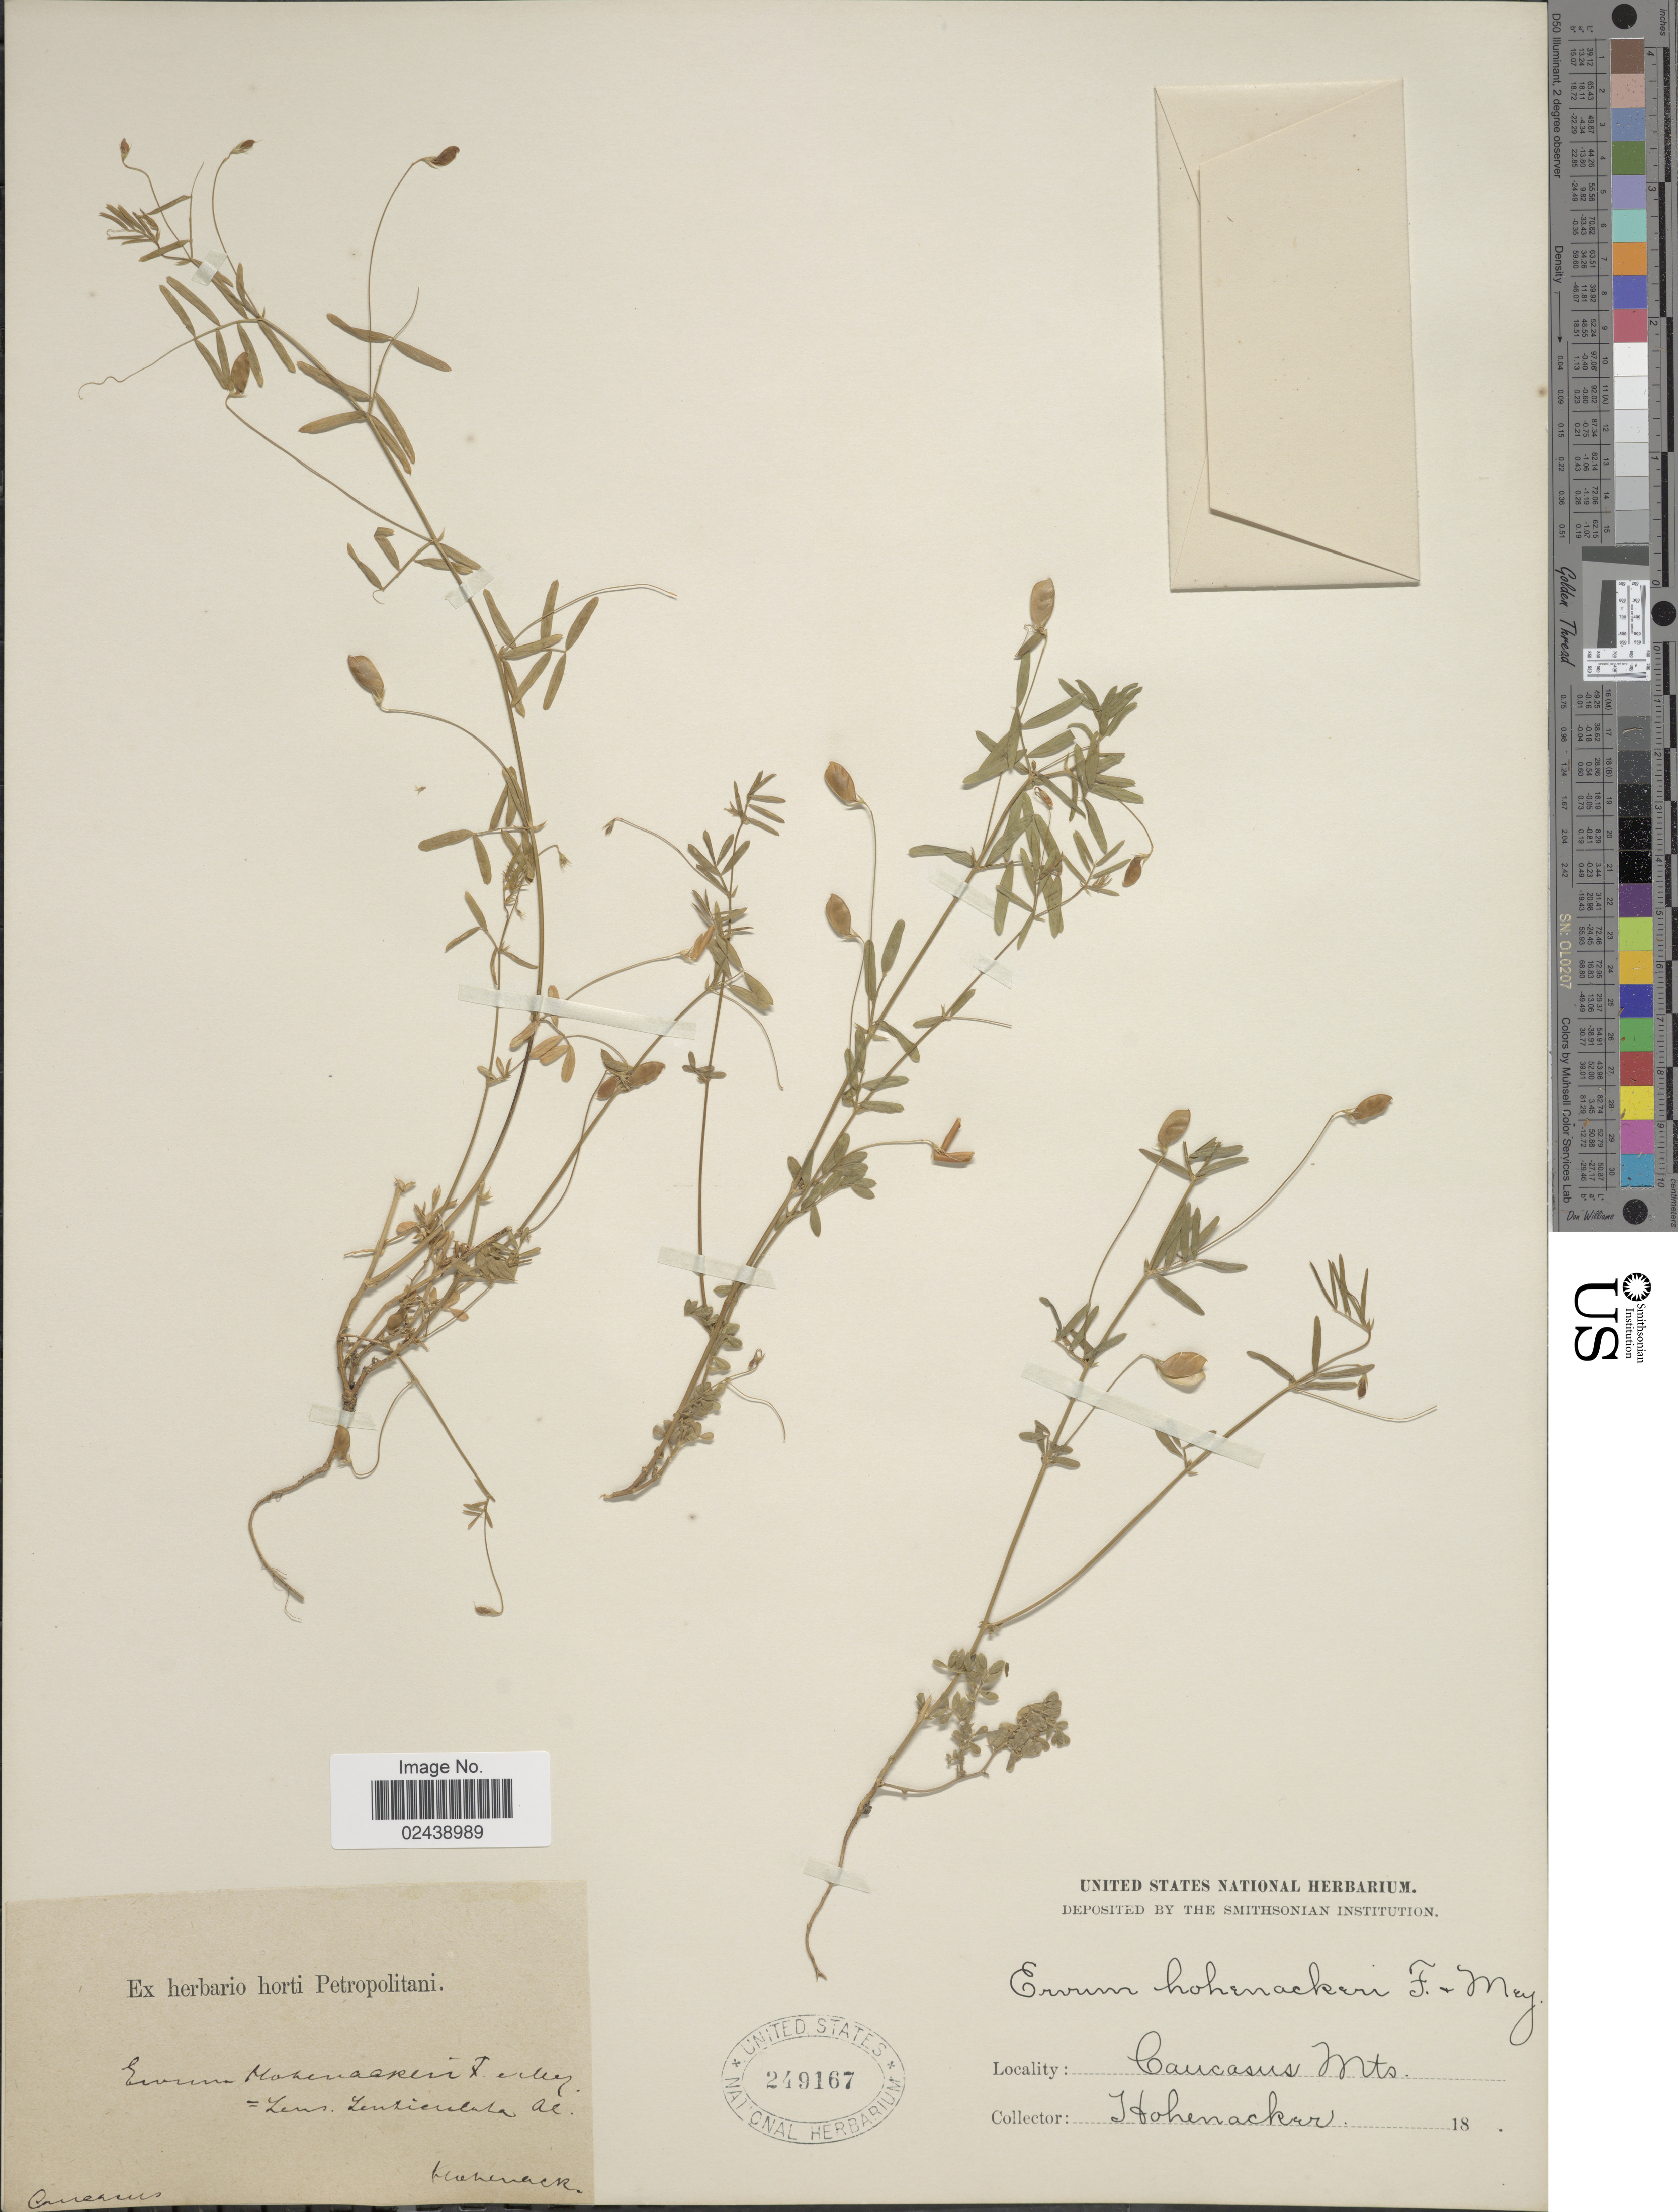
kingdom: Plantae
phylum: Tracheophyta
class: Magnoliopsida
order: Fabales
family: Fabaceae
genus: Vicia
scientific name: Vicia lenticula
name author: (Hoppe) Janka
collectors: Hohenacker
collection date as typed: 18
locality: Caucasus Mts.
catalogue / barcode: US 249167